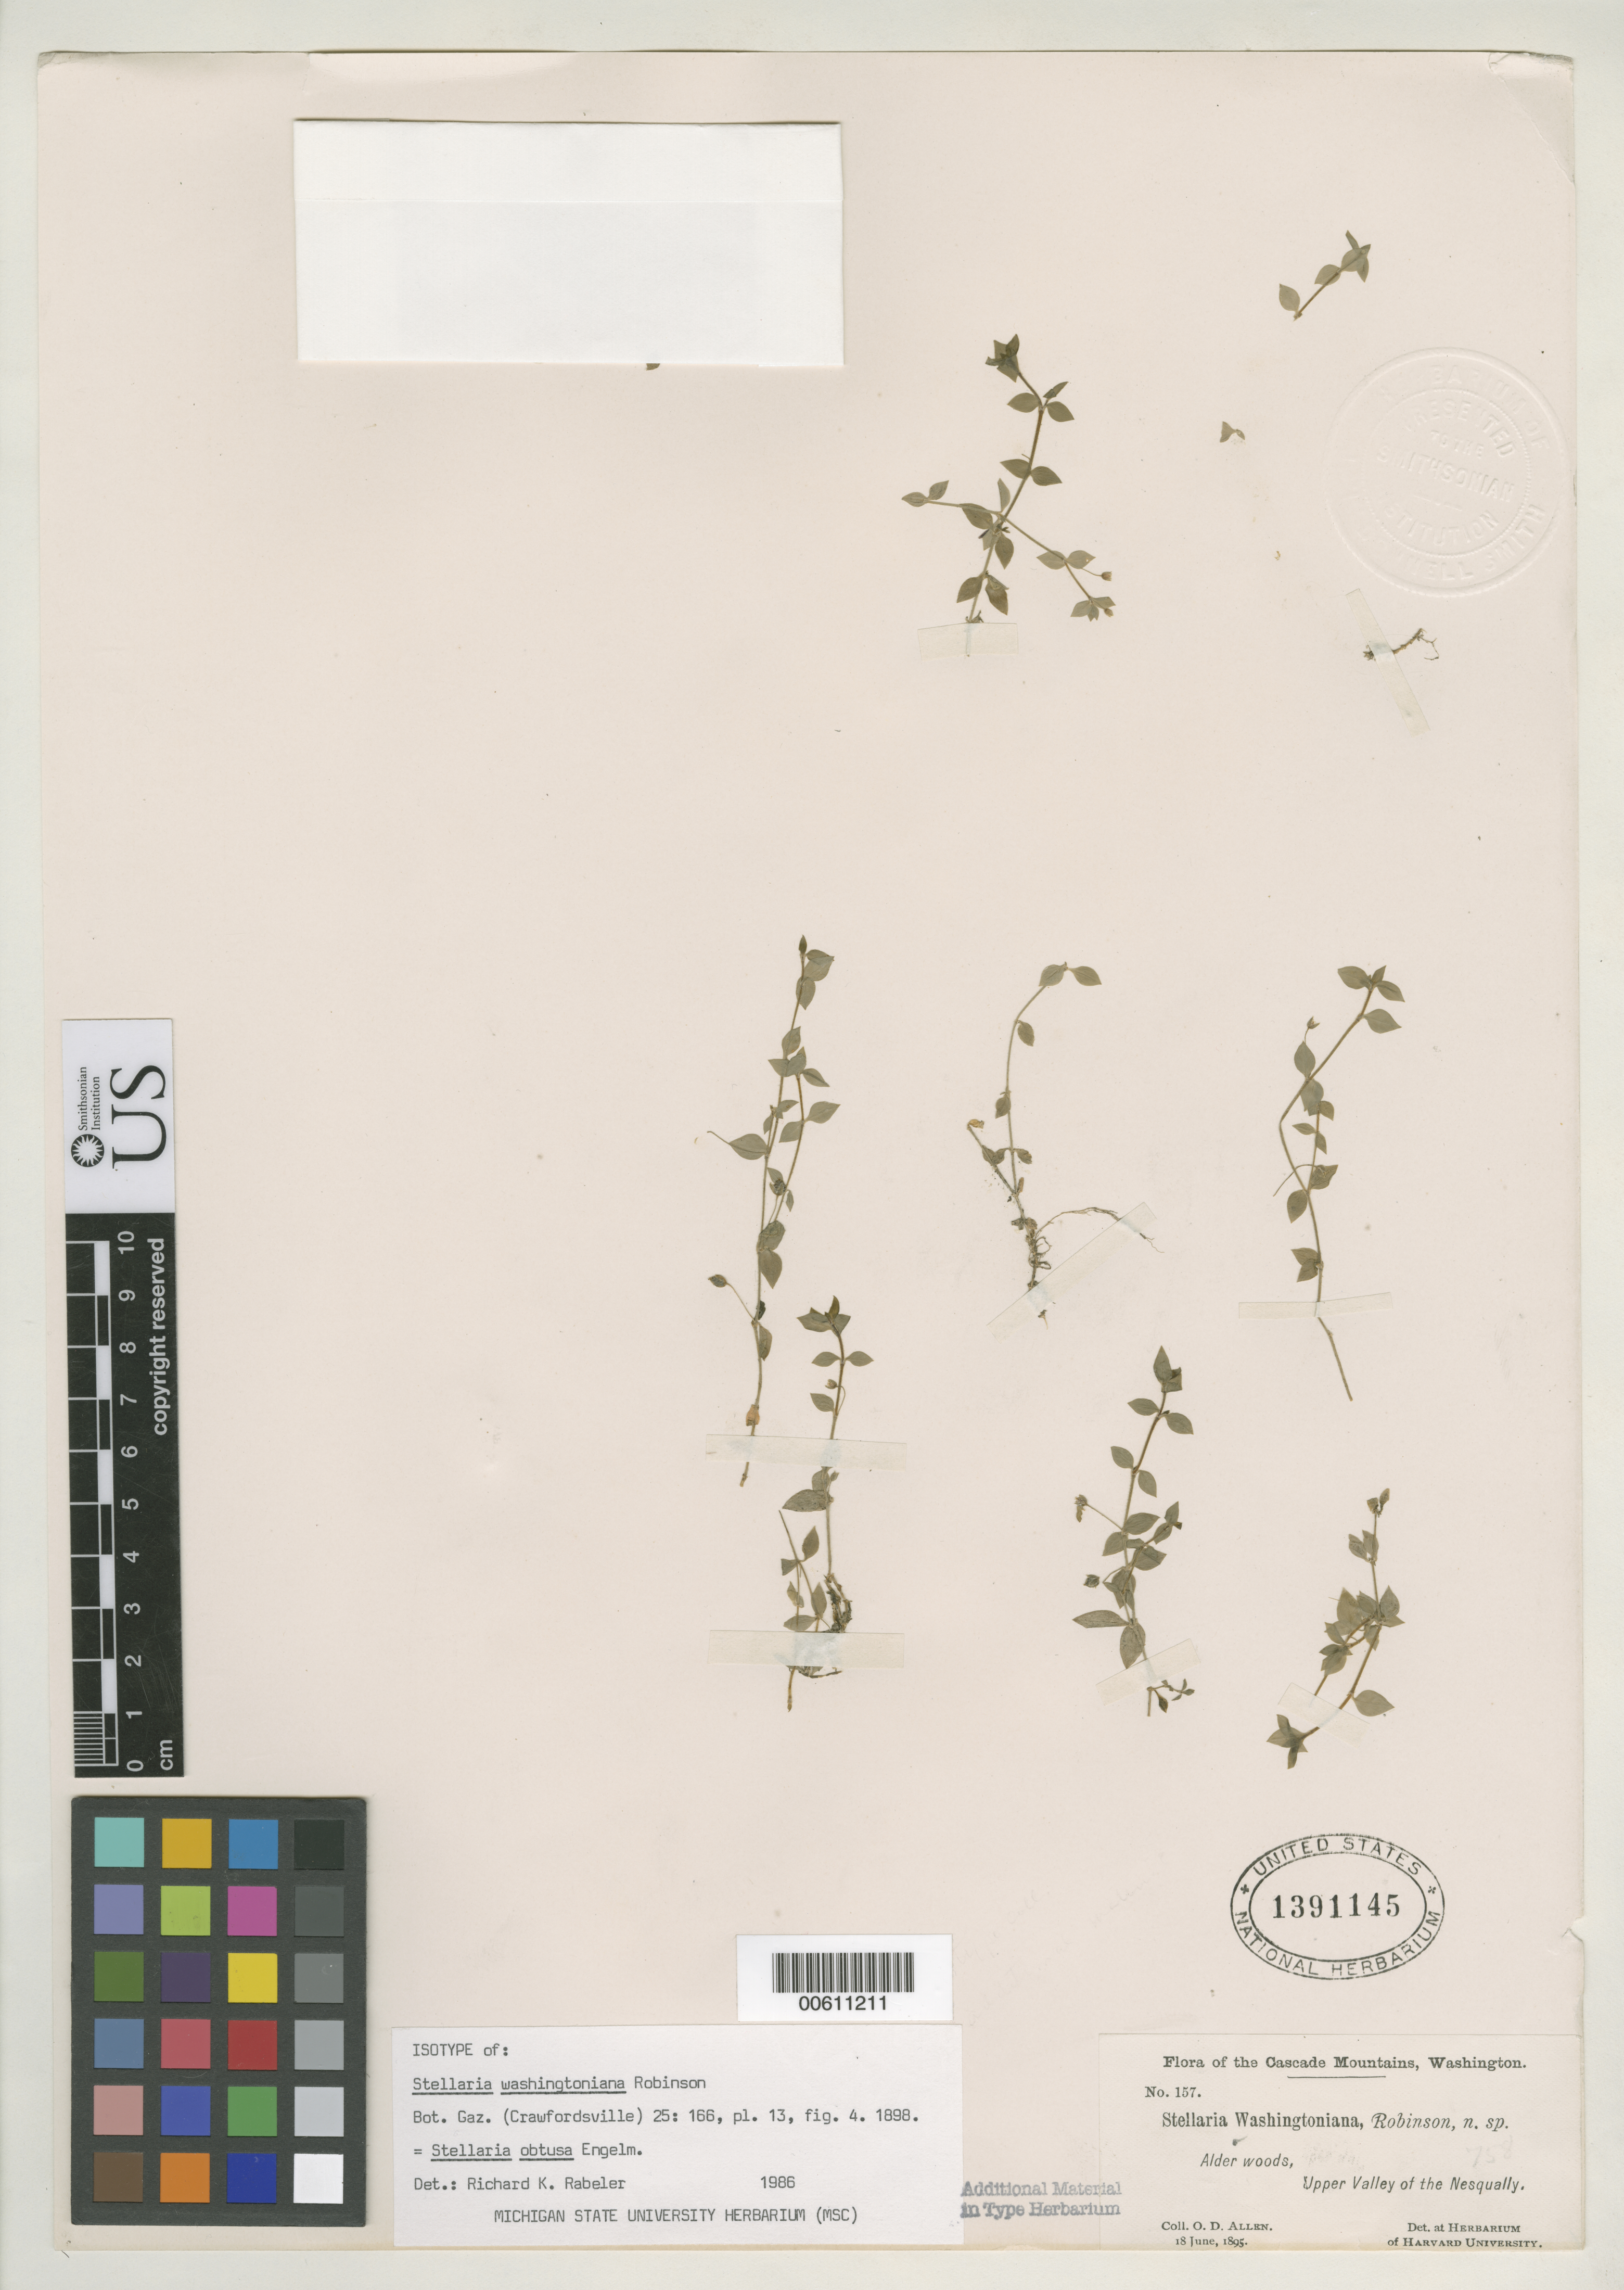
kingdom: Plantae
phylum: Tracheophyta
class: Magnoliopsida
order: Caryophyllales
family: Caryophyllaceae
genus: Stellaria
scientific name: Stellaria washingtoniana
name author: B.L. Rob.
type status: Isosyntype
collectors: O. D. Allen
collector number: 157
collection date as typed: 18 Jun 1895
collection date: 1895-06-18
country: United States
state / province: Washington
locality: Upper valley of the Nesqually. Cascade Mts.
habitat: Alder woods.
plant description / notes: Annotated by R.K. Rabeler (1986) as "isotype" but first of two collections cited in protologue; probably effectively lectotypified by an earlier author.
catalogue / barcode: US 1391145